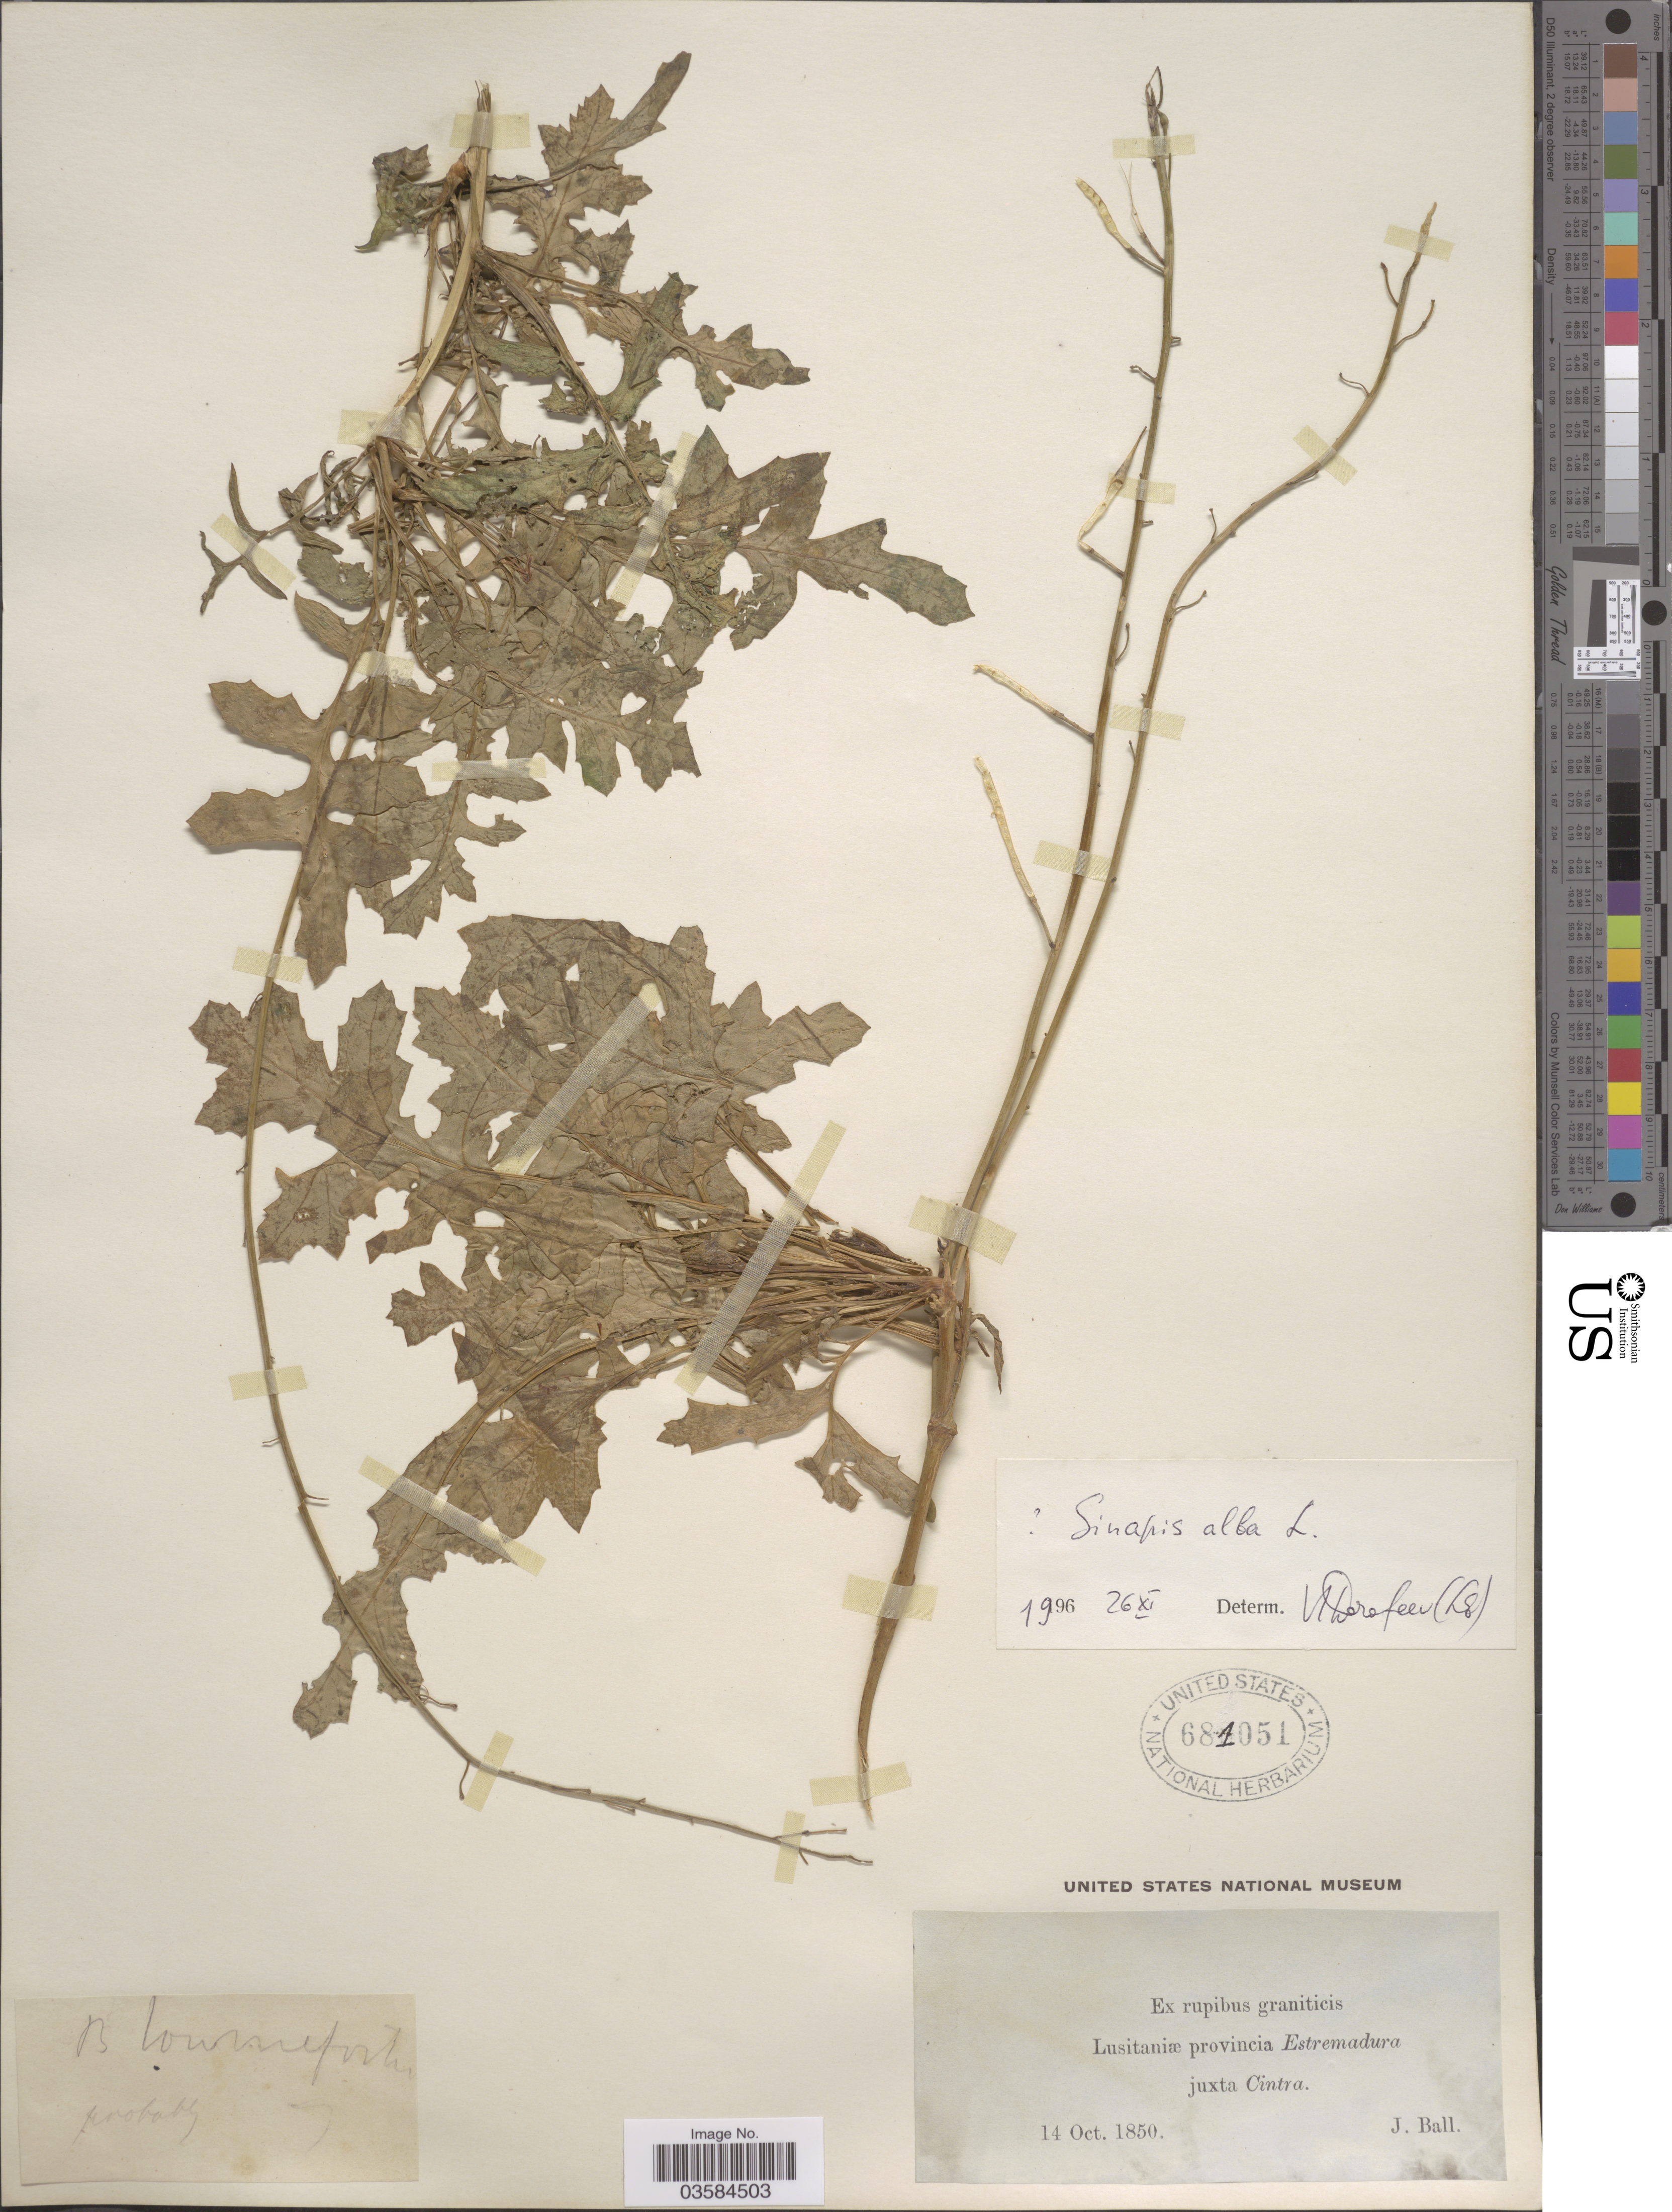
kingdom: Plantae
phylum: Tracheophyta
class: Magnoliopsida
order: Brassicales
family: Brassicaceae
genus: Sinapis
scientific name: Sinapis alba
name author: L.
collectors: J. Ball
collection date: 1850-10-14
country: Portugal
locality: Ex rupibus graniticis Lusitaniœ provincia Estremadura juxta Cintra.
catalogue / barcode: US 681051